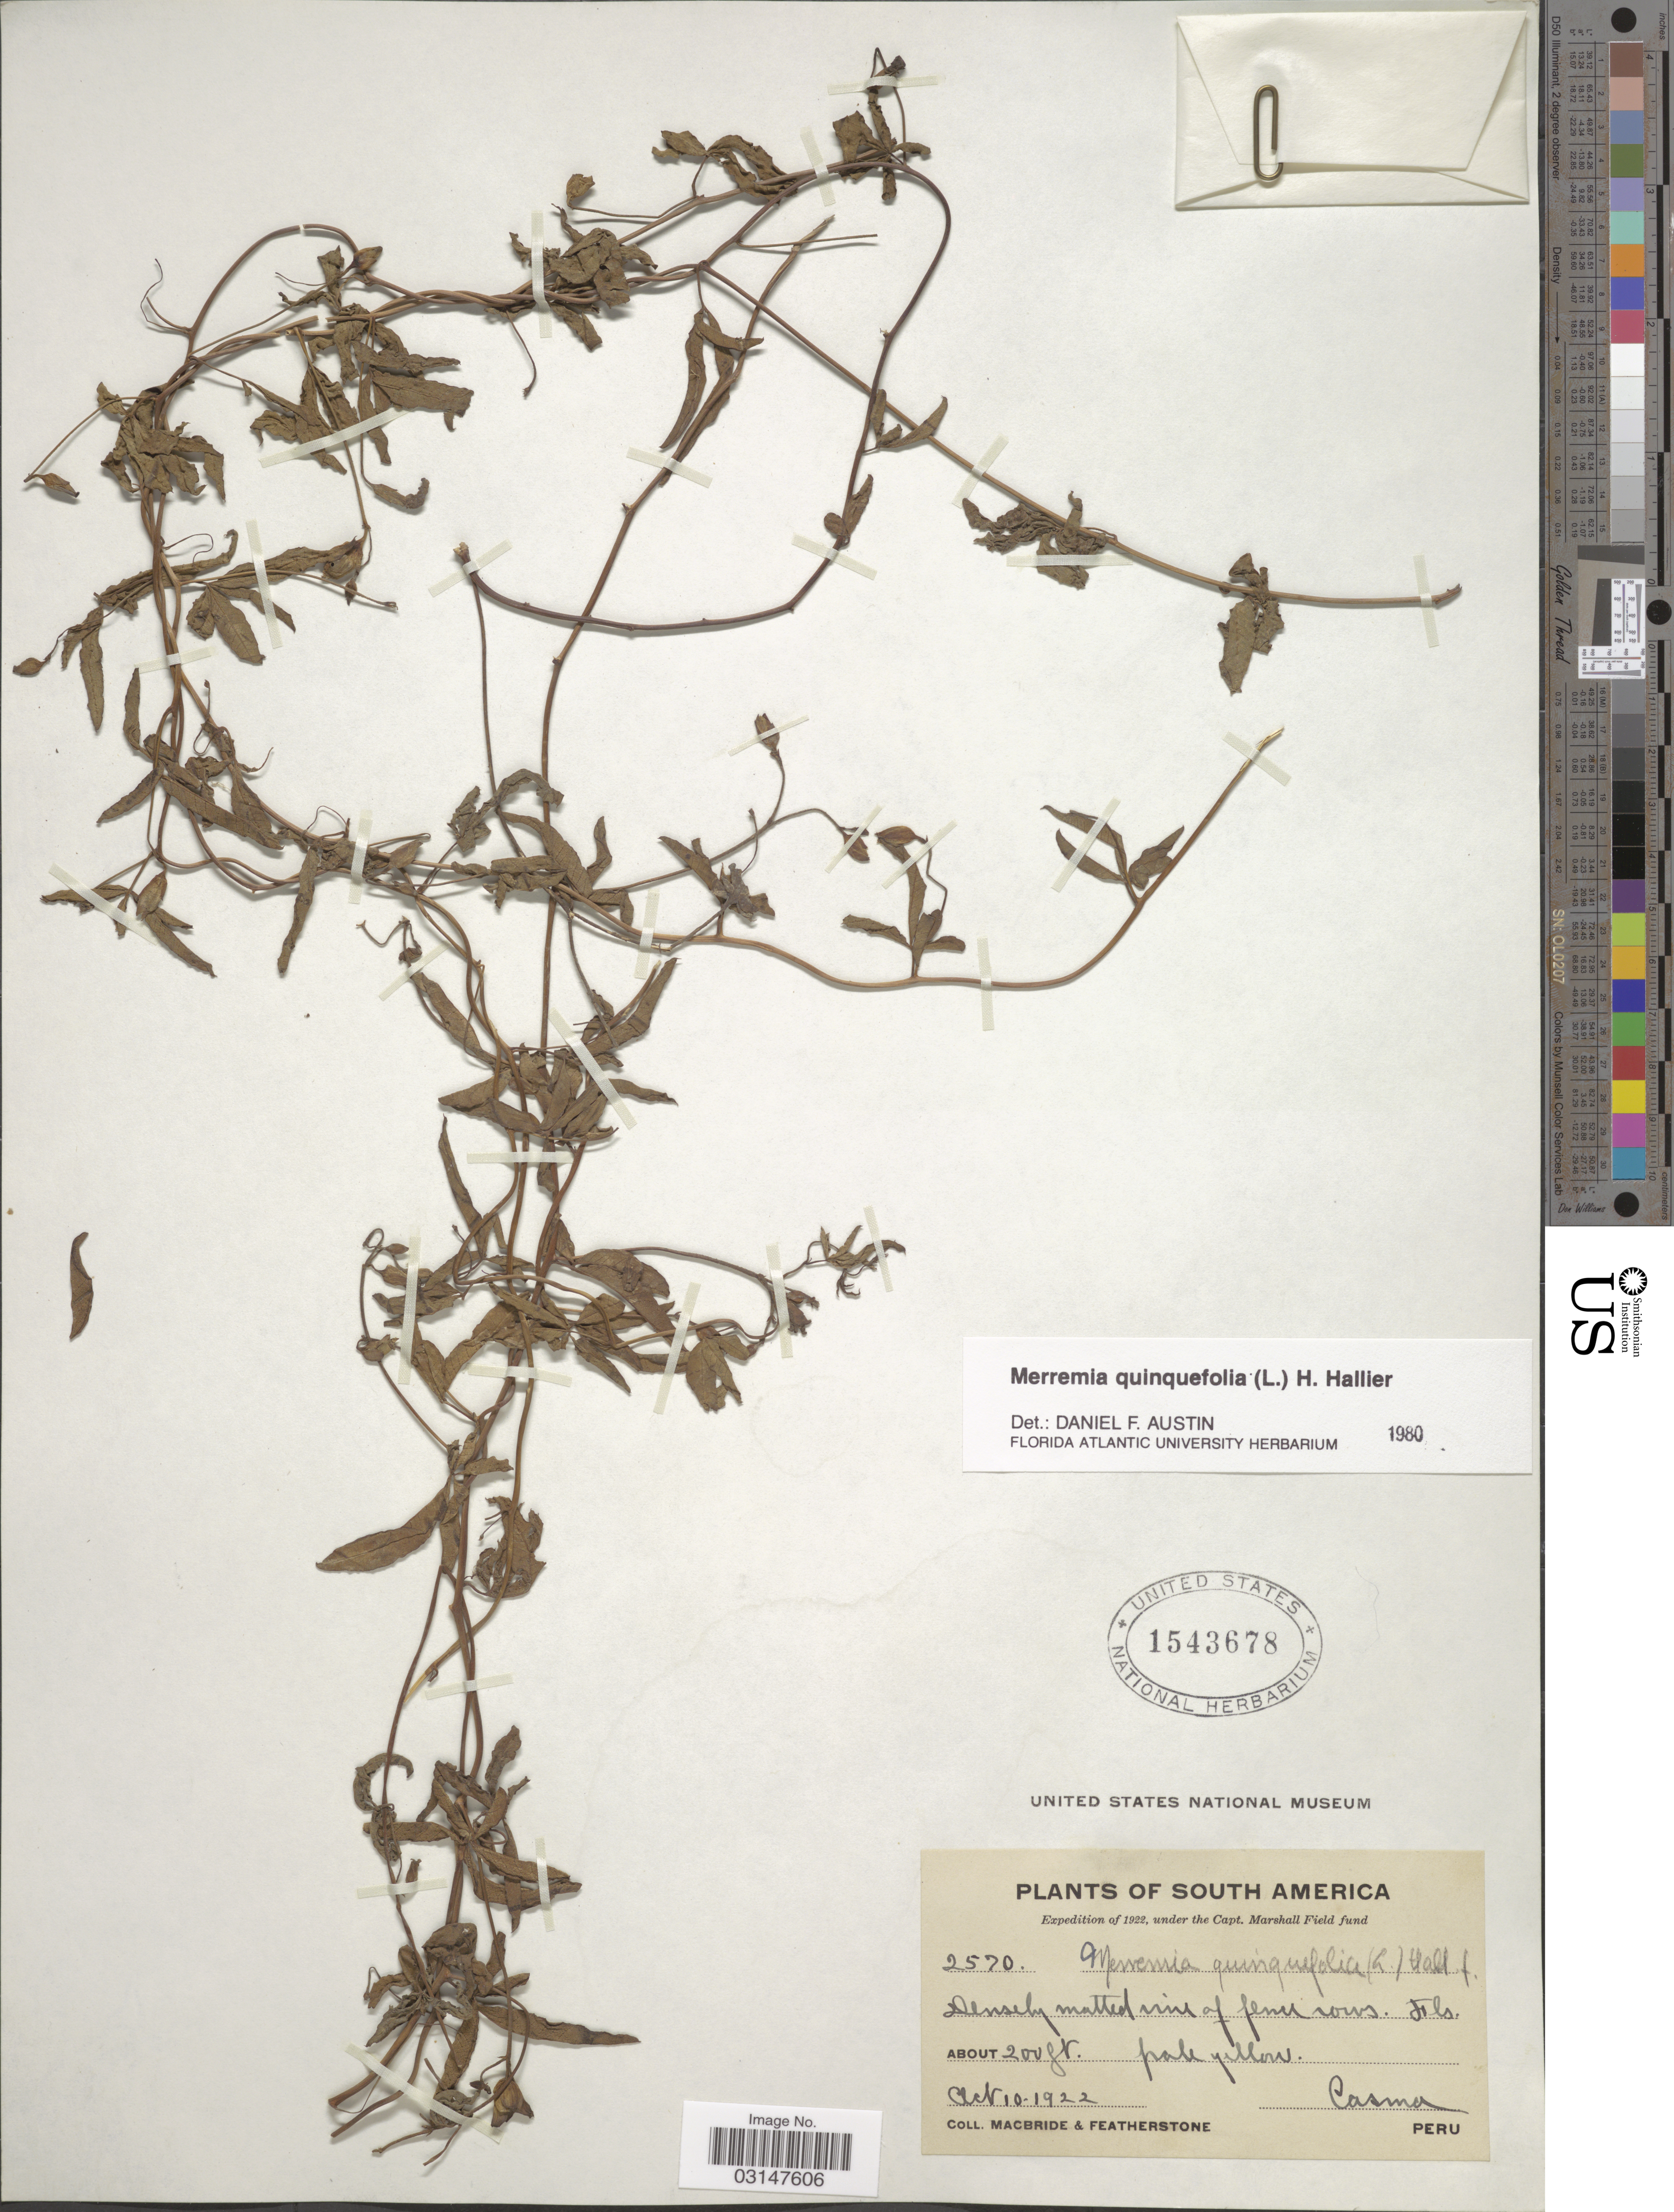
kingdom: Plantae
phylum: Tracheophyta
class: Magnoliopsida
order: Solanales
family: Convolvulaceae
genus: Distimake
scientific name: Distimake quinquefolius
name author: (L.) A. R. Simões & Staples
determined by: Strong, Mark T., (BOT), Smithsonian Institution - National Museum of Natural History (UNITED STATES)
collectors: Macbride, -- & -. Featherstone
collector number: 2570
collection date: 1922-10-10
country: Peru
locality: Casma.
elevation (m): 61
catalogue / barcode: US 1543678